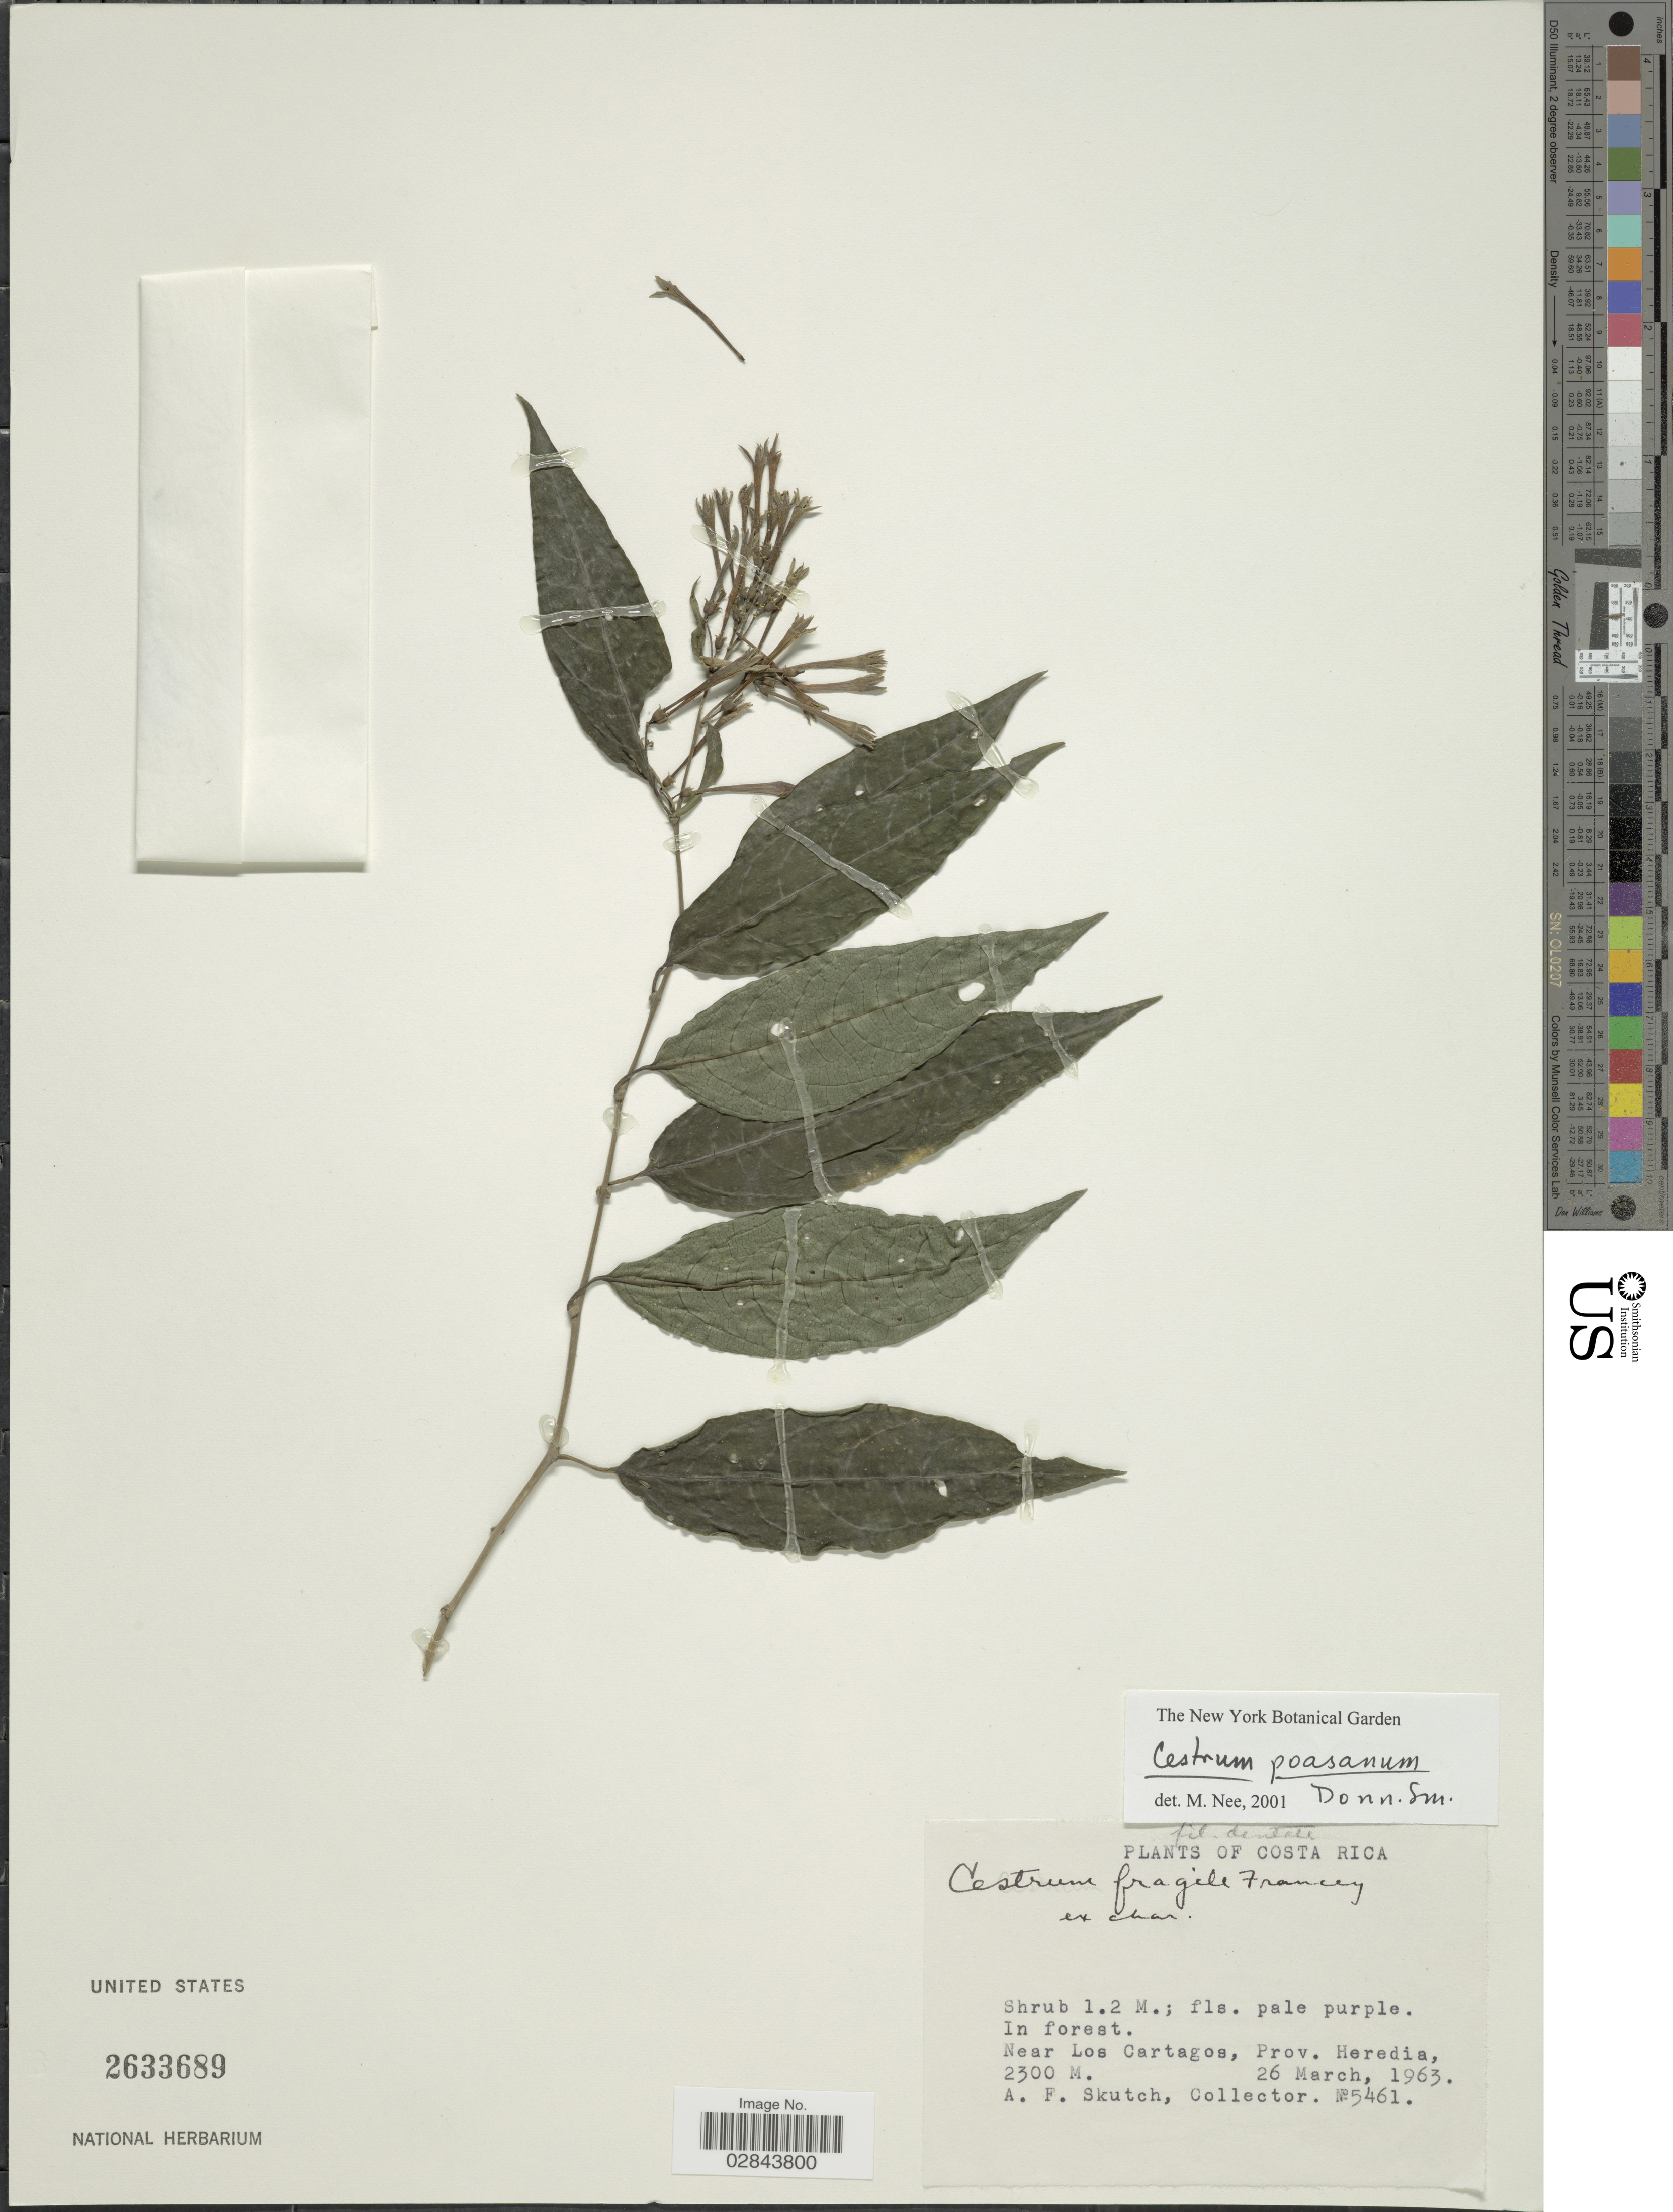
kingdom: Plantae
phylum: Tracheophyta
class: Magnoliopsida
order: Solanales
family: Solanaceae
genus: Cestrum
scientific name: Cestrum poasanum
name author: Donn. Sm.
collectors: A. F. Skutch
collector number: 5461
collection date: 1963-03-26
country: Costa Rica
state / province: Heredia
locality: Near Los Cartago, Prov. Heredia.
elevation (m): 2300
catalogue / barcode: US 2633689